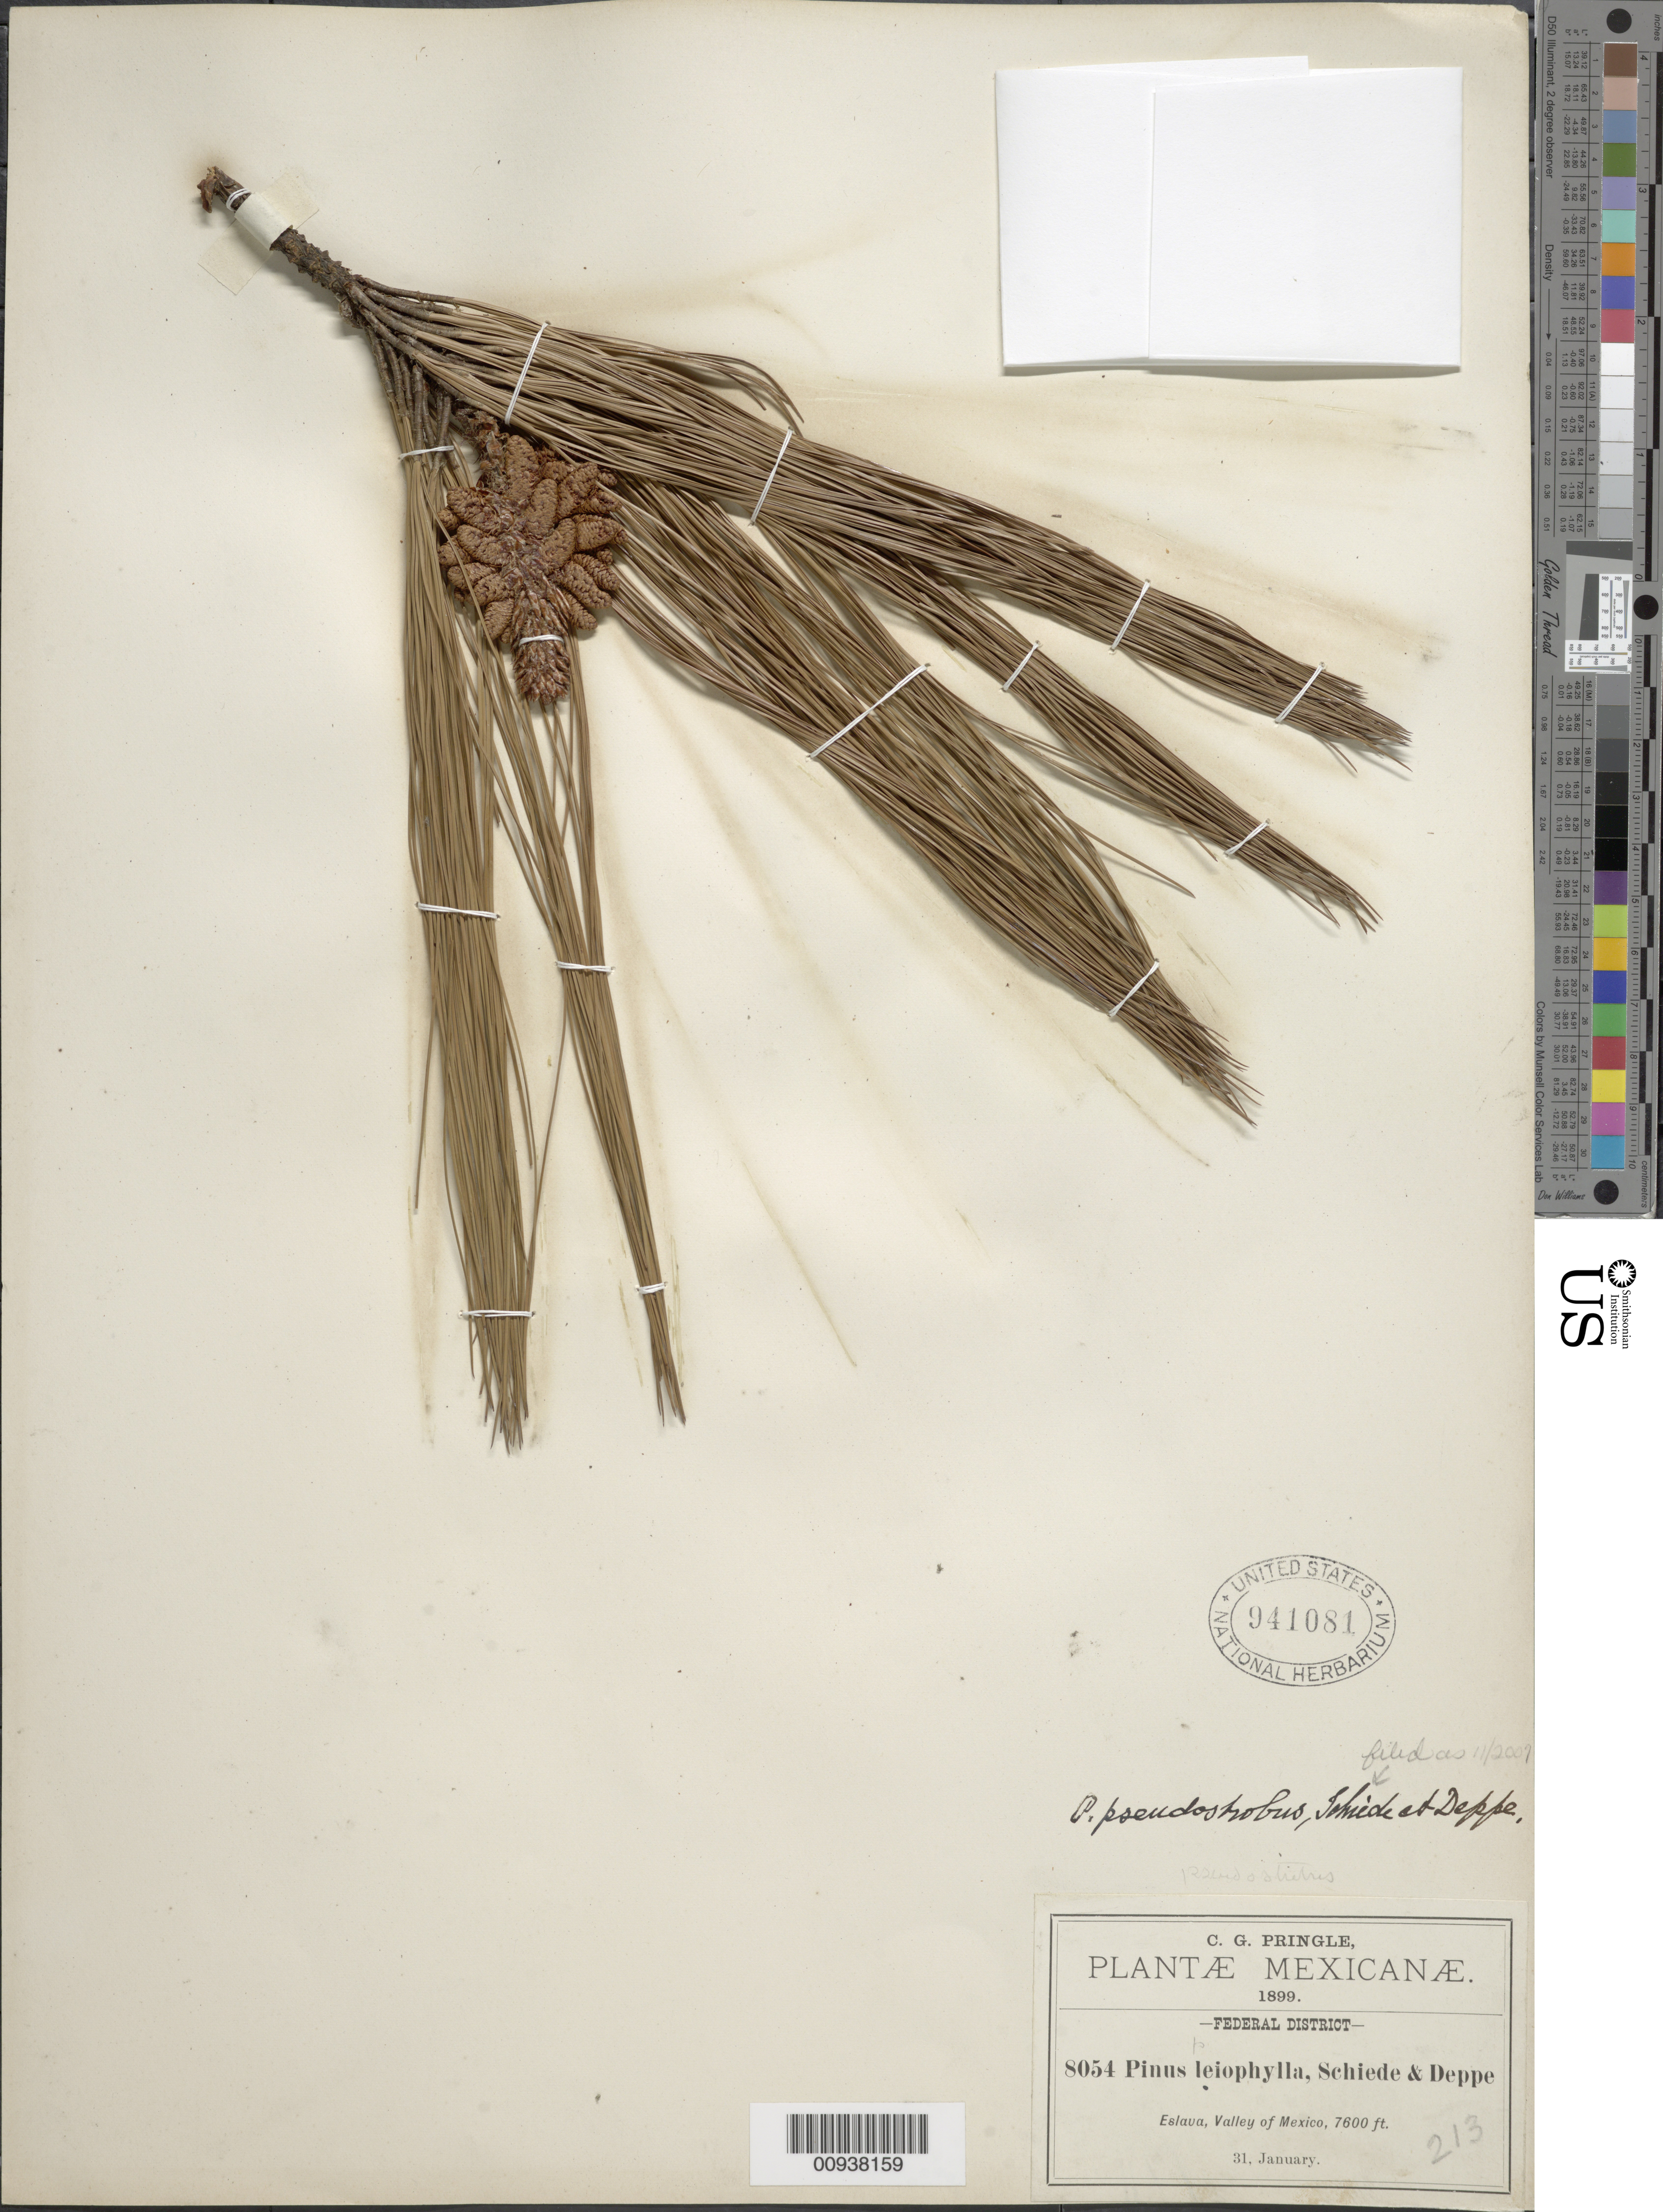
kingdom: Plantae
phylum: Tracheophyta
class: Pinopsida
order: Pinales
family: Pinaceae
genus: Pinus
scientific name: Pinus pseudostrobus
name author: Lindl.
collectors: C. G. Pringle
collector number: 8054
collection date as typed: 31 Jan 1899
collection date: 1899-01-31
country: Mexico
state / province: Distrito Federal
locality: Eslava, Valley of Mexico.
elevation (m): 2316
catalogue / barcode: US 941081